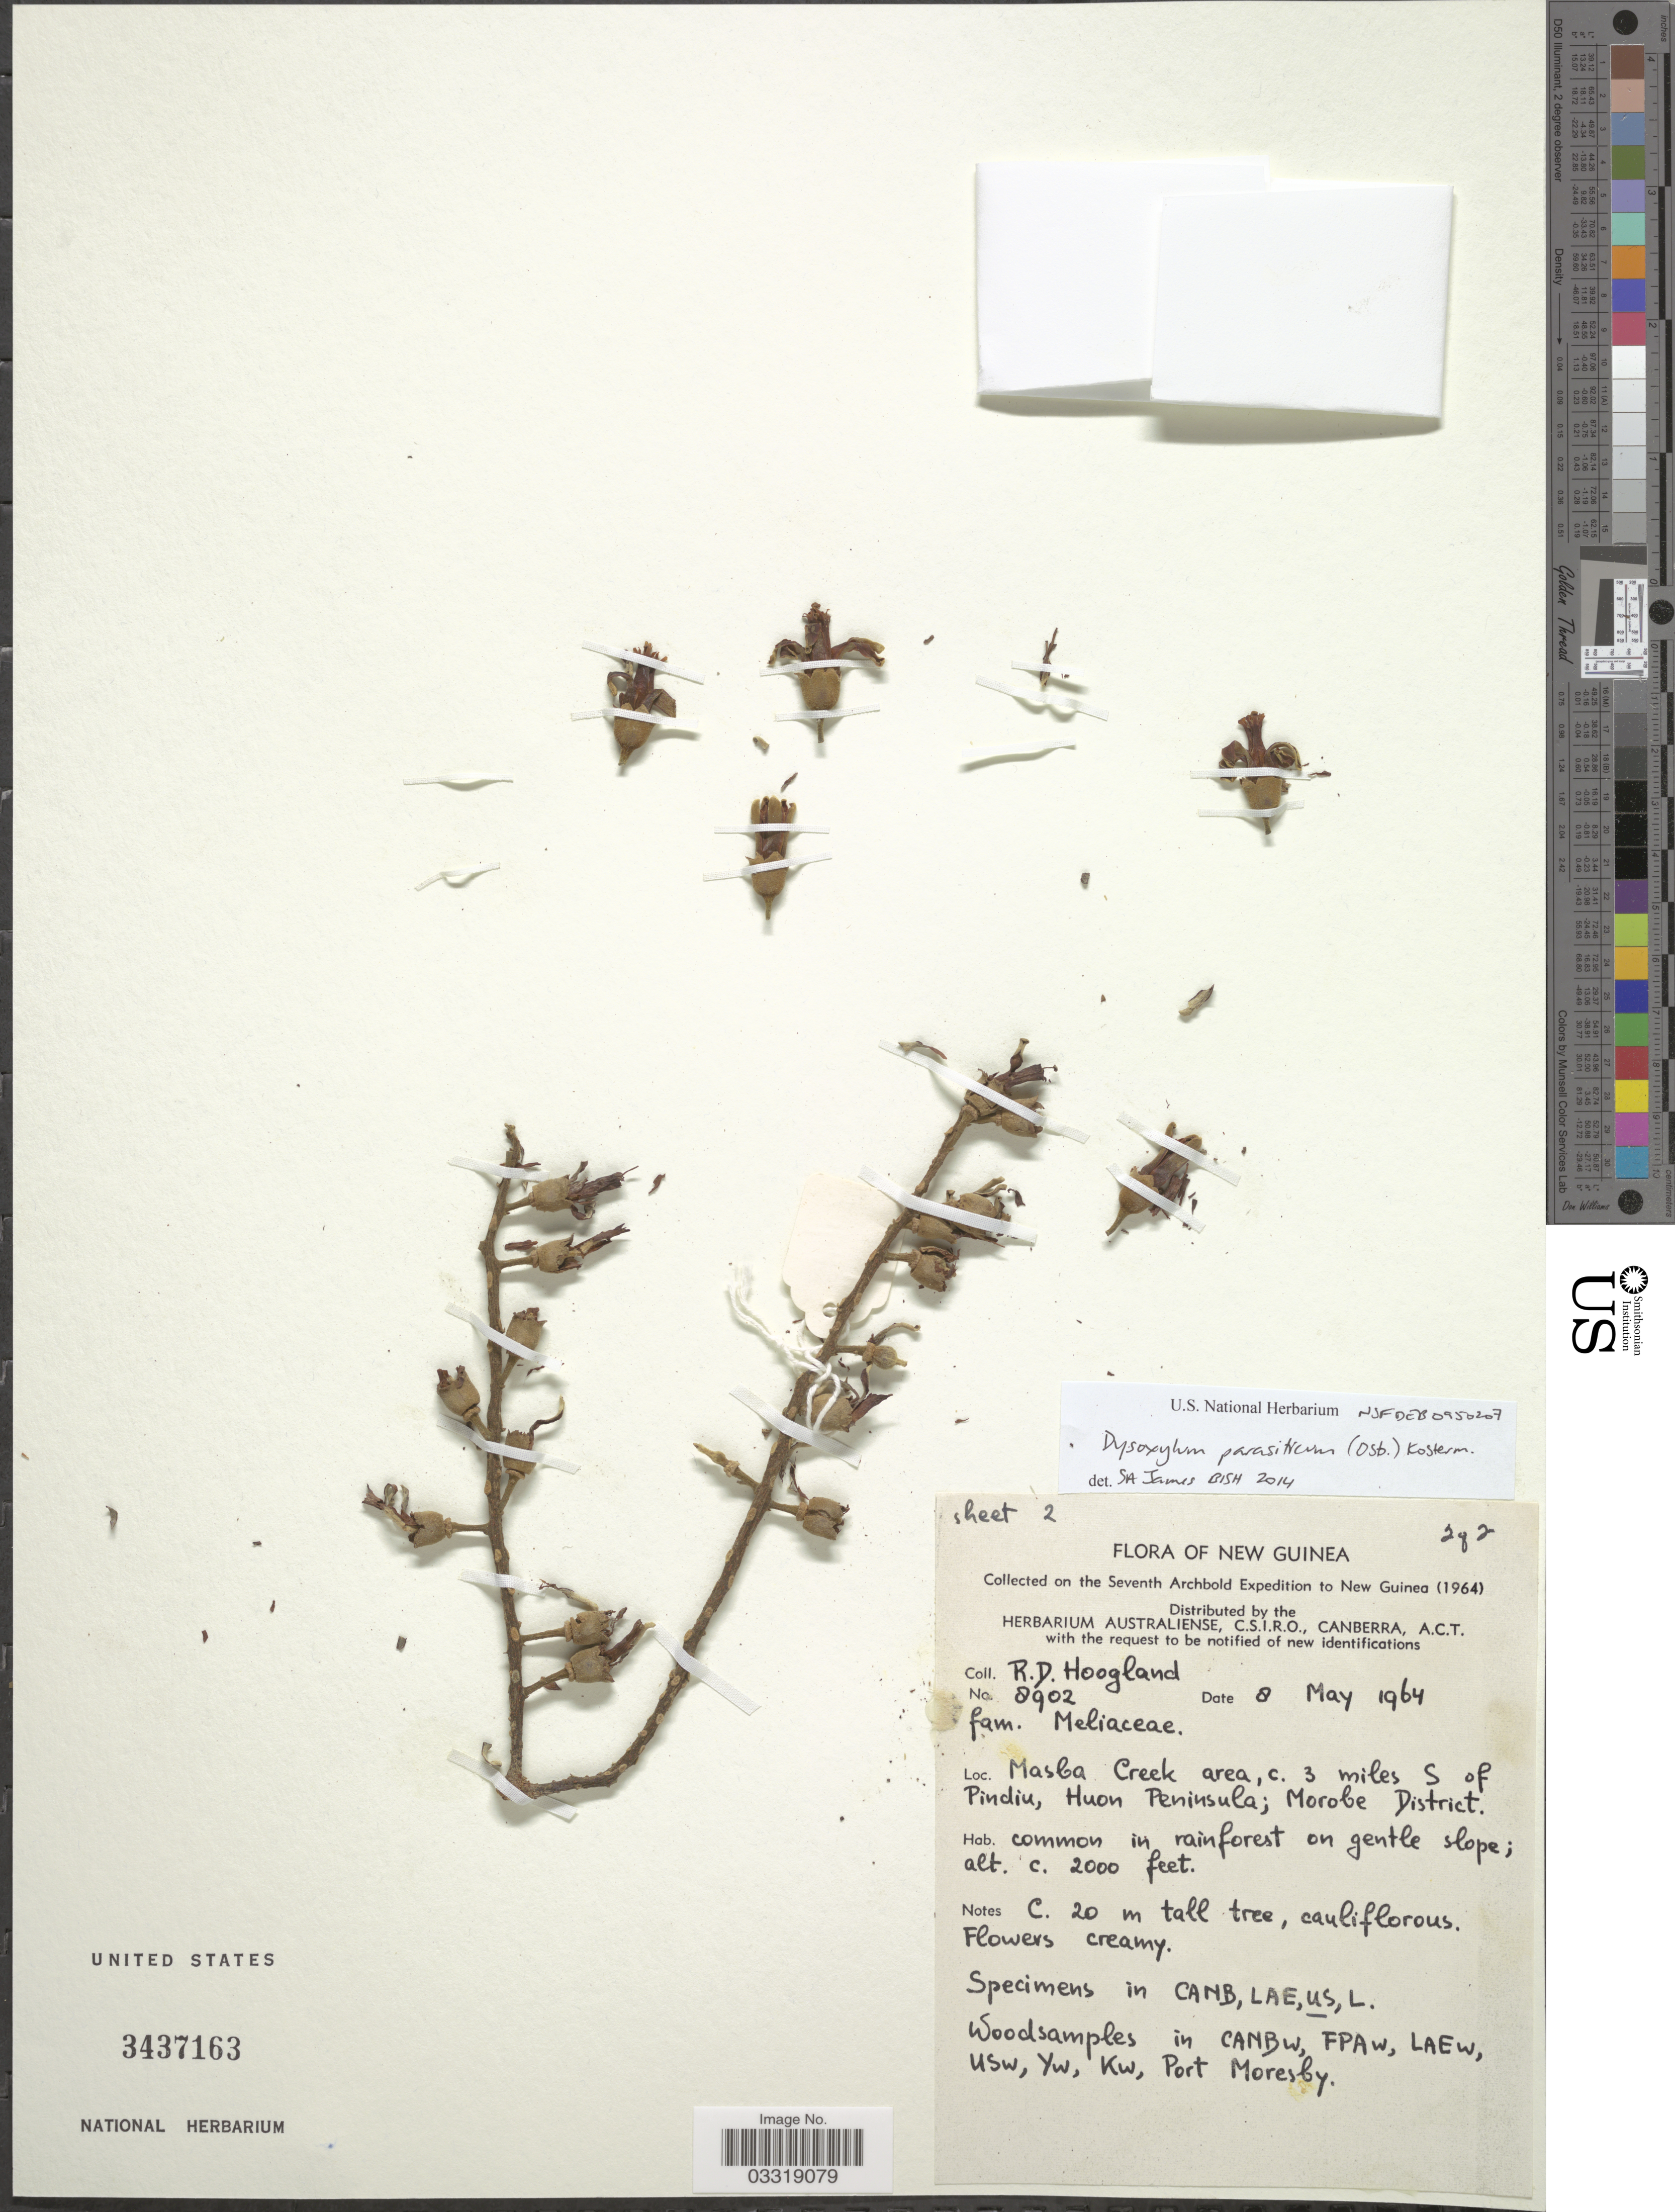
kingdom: Plantae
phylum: Tracheophyta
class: Magnoliopsida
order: Sapindales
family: Meliaceae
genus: Epicharis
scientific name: Epicharis parasitica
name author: (Osbeck) Mabb.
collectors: R. D. Hoogland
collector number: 8902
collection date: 1964-05-08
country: Papua New Guinea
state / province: Morobe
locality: New Guinea. Masba Creek area, c. 3 miles S of Pindiu, Huon Peninsula, Morobe District.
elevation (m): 610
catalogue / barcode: US 3437163